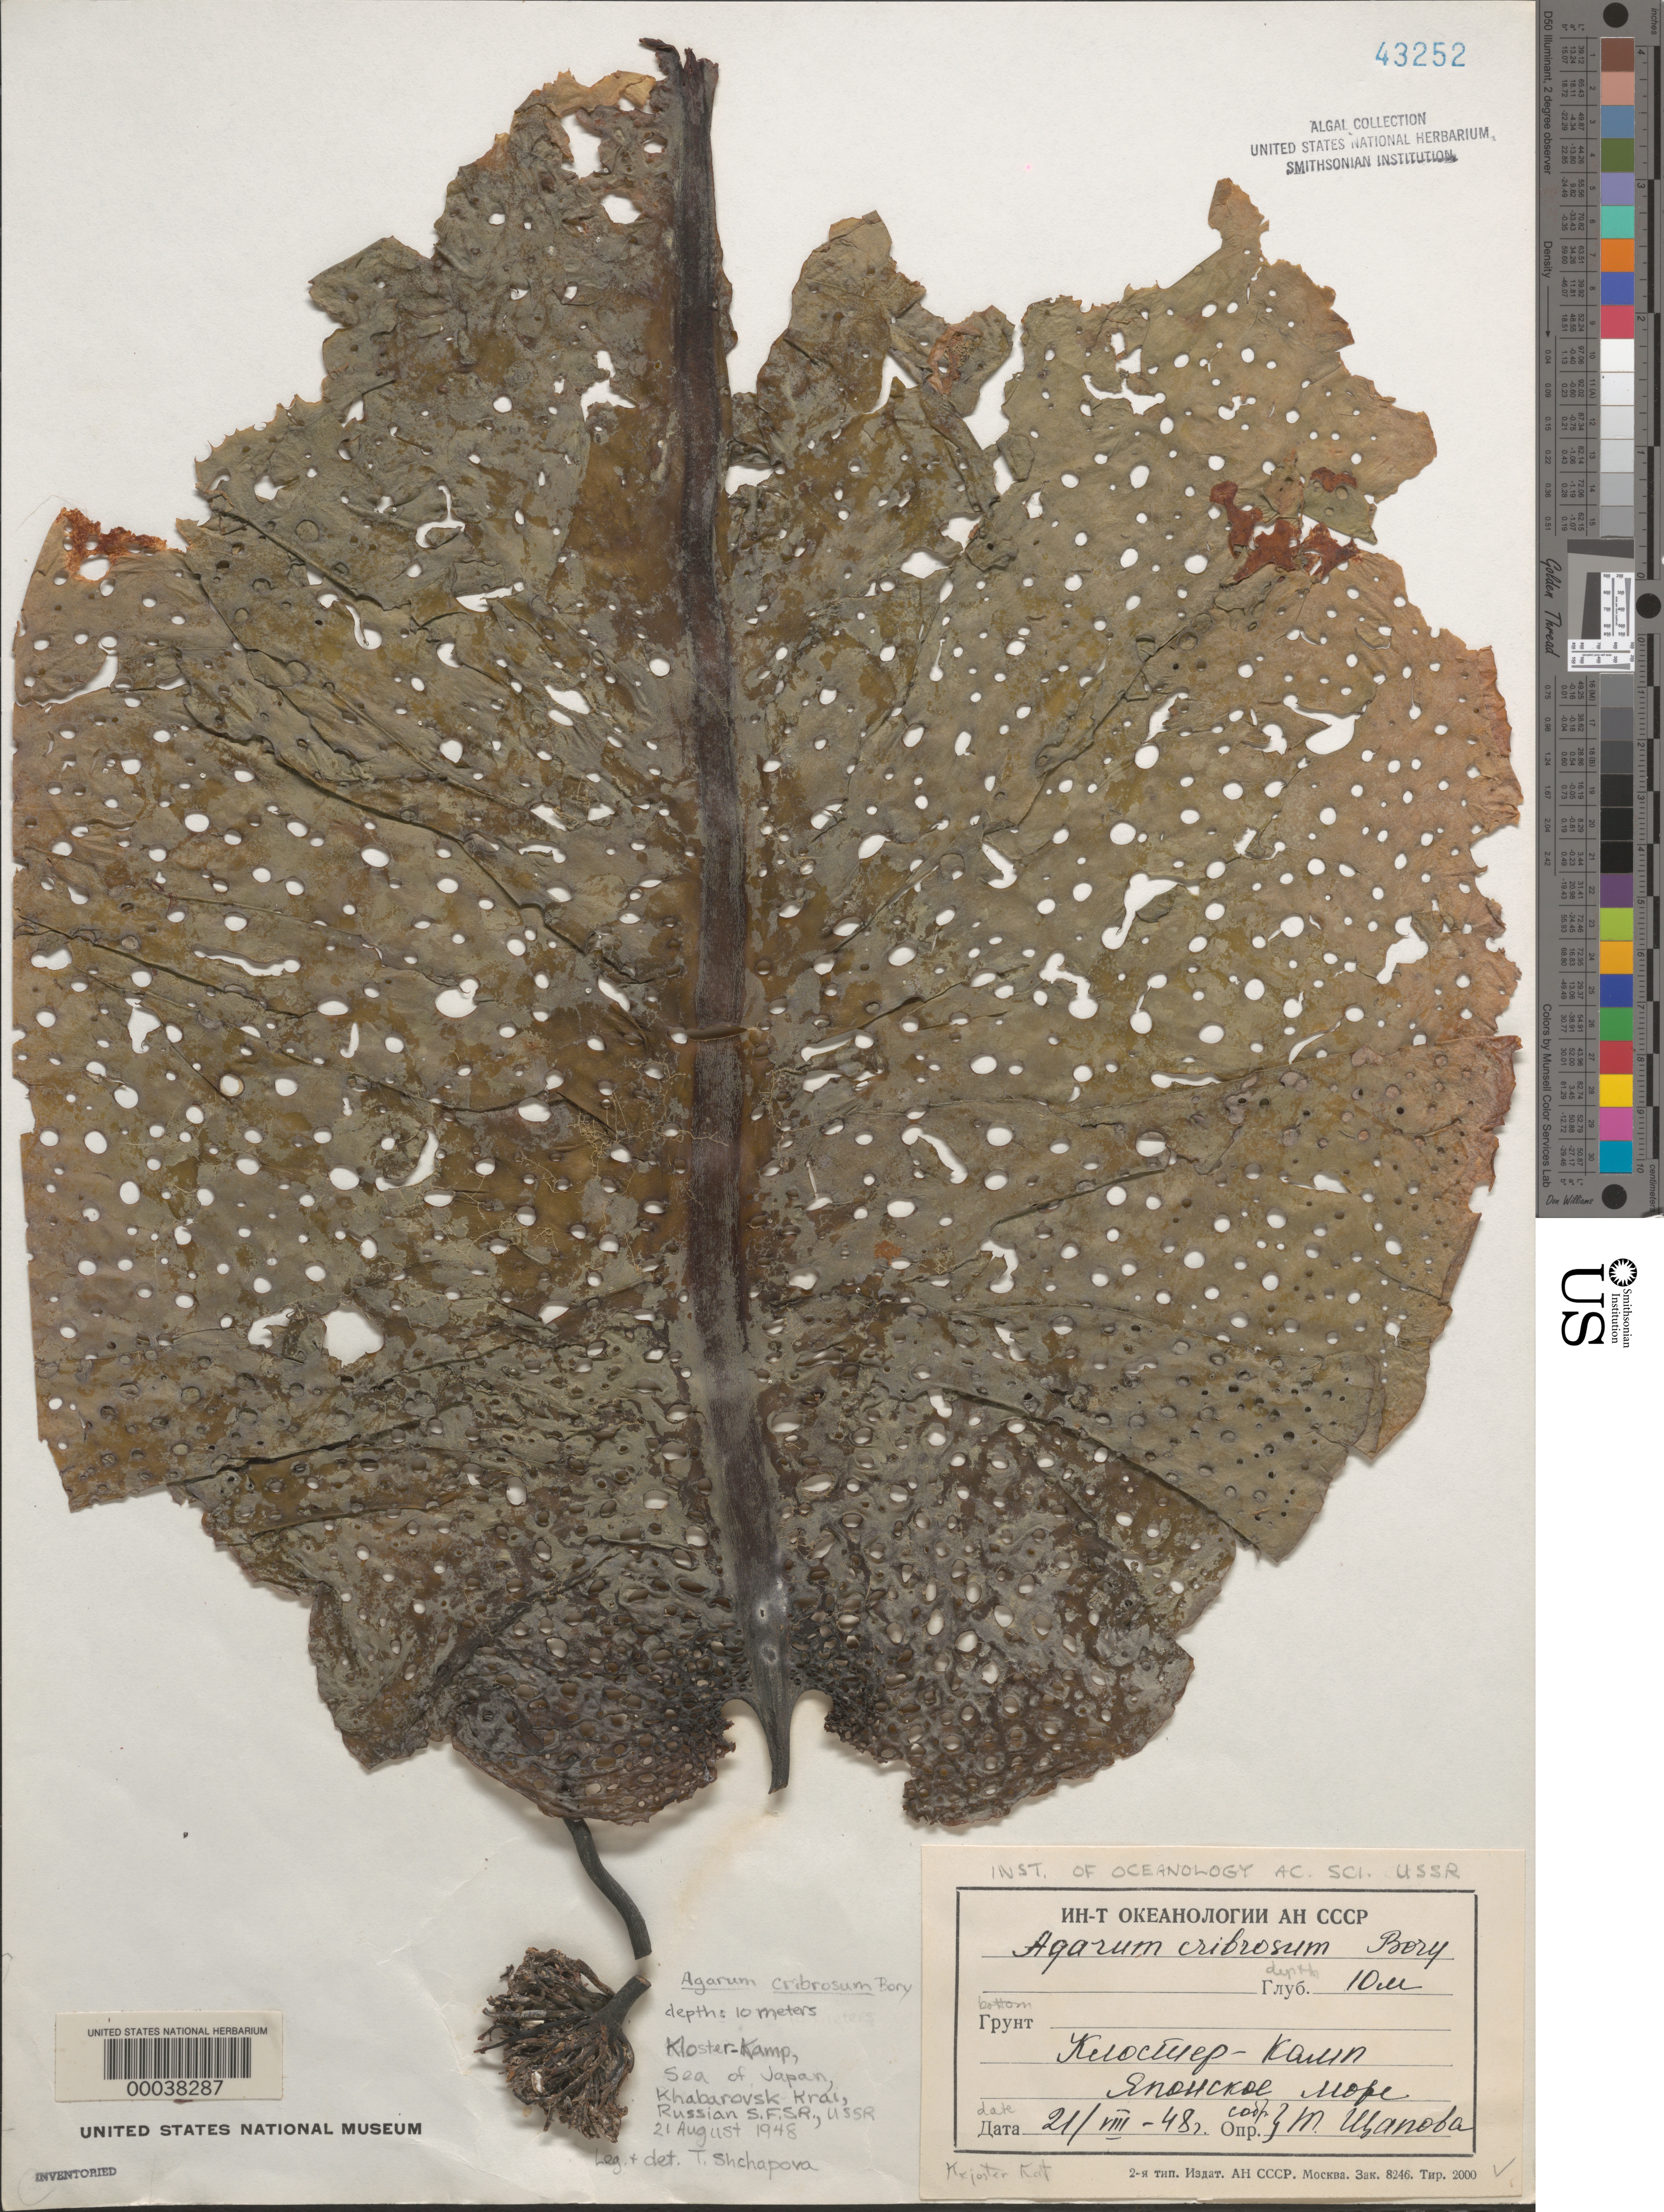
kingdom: Chromista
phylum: Ochrophyta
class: Phaeophyceae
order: Laminariales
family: Costariaceae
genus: Agarum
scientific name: Agarum clathratum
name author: Dumortier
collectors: T. Shchapova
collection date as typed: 21 Aug 1948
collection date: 1948-08-21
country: Russian Federation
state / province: Khabarovsk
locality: Sea of Japan, Kloster-Kamp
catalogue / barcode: US 43252